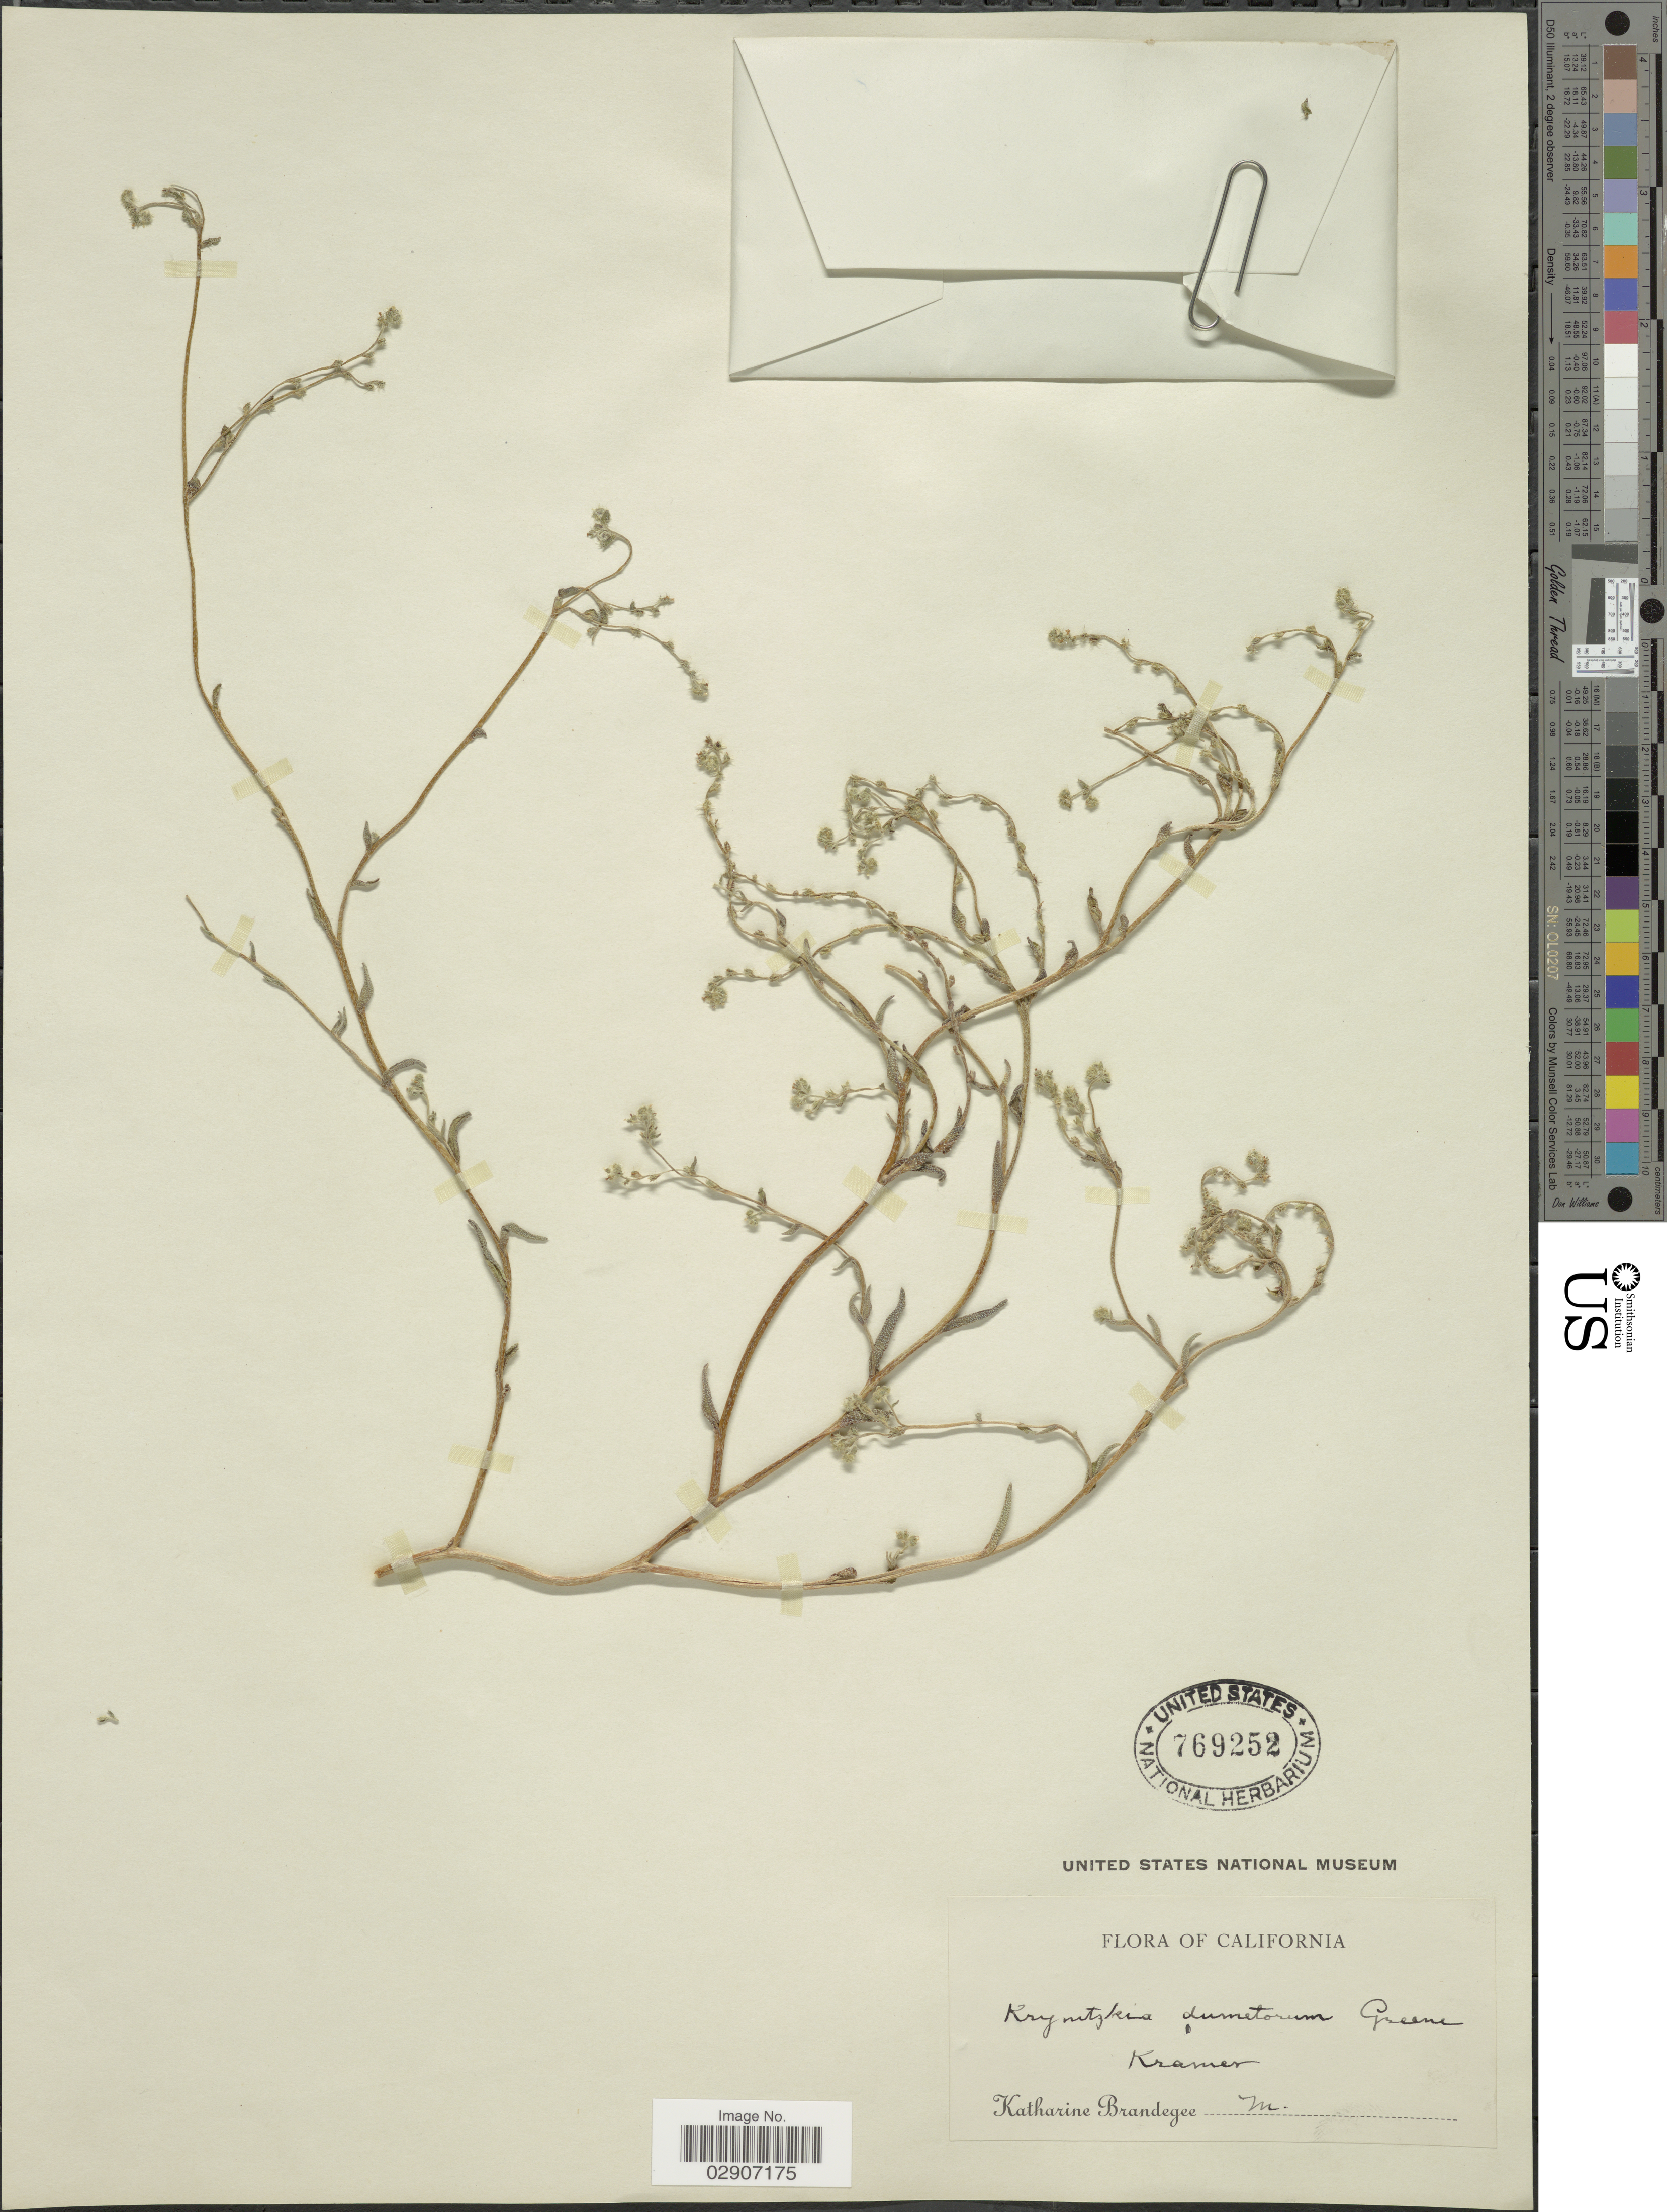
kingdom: Plantae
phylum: Tracheophyta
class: Magnoliopsida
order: Boraginales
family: Boraginaceae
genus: Cryptantha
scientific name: Cryptantha dumetorum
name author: (S.W. Greene ex A. Gray) S.W. Greene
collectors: M. K. Brandegee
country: United States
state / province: California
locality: Kramer.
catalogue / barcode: US 769252